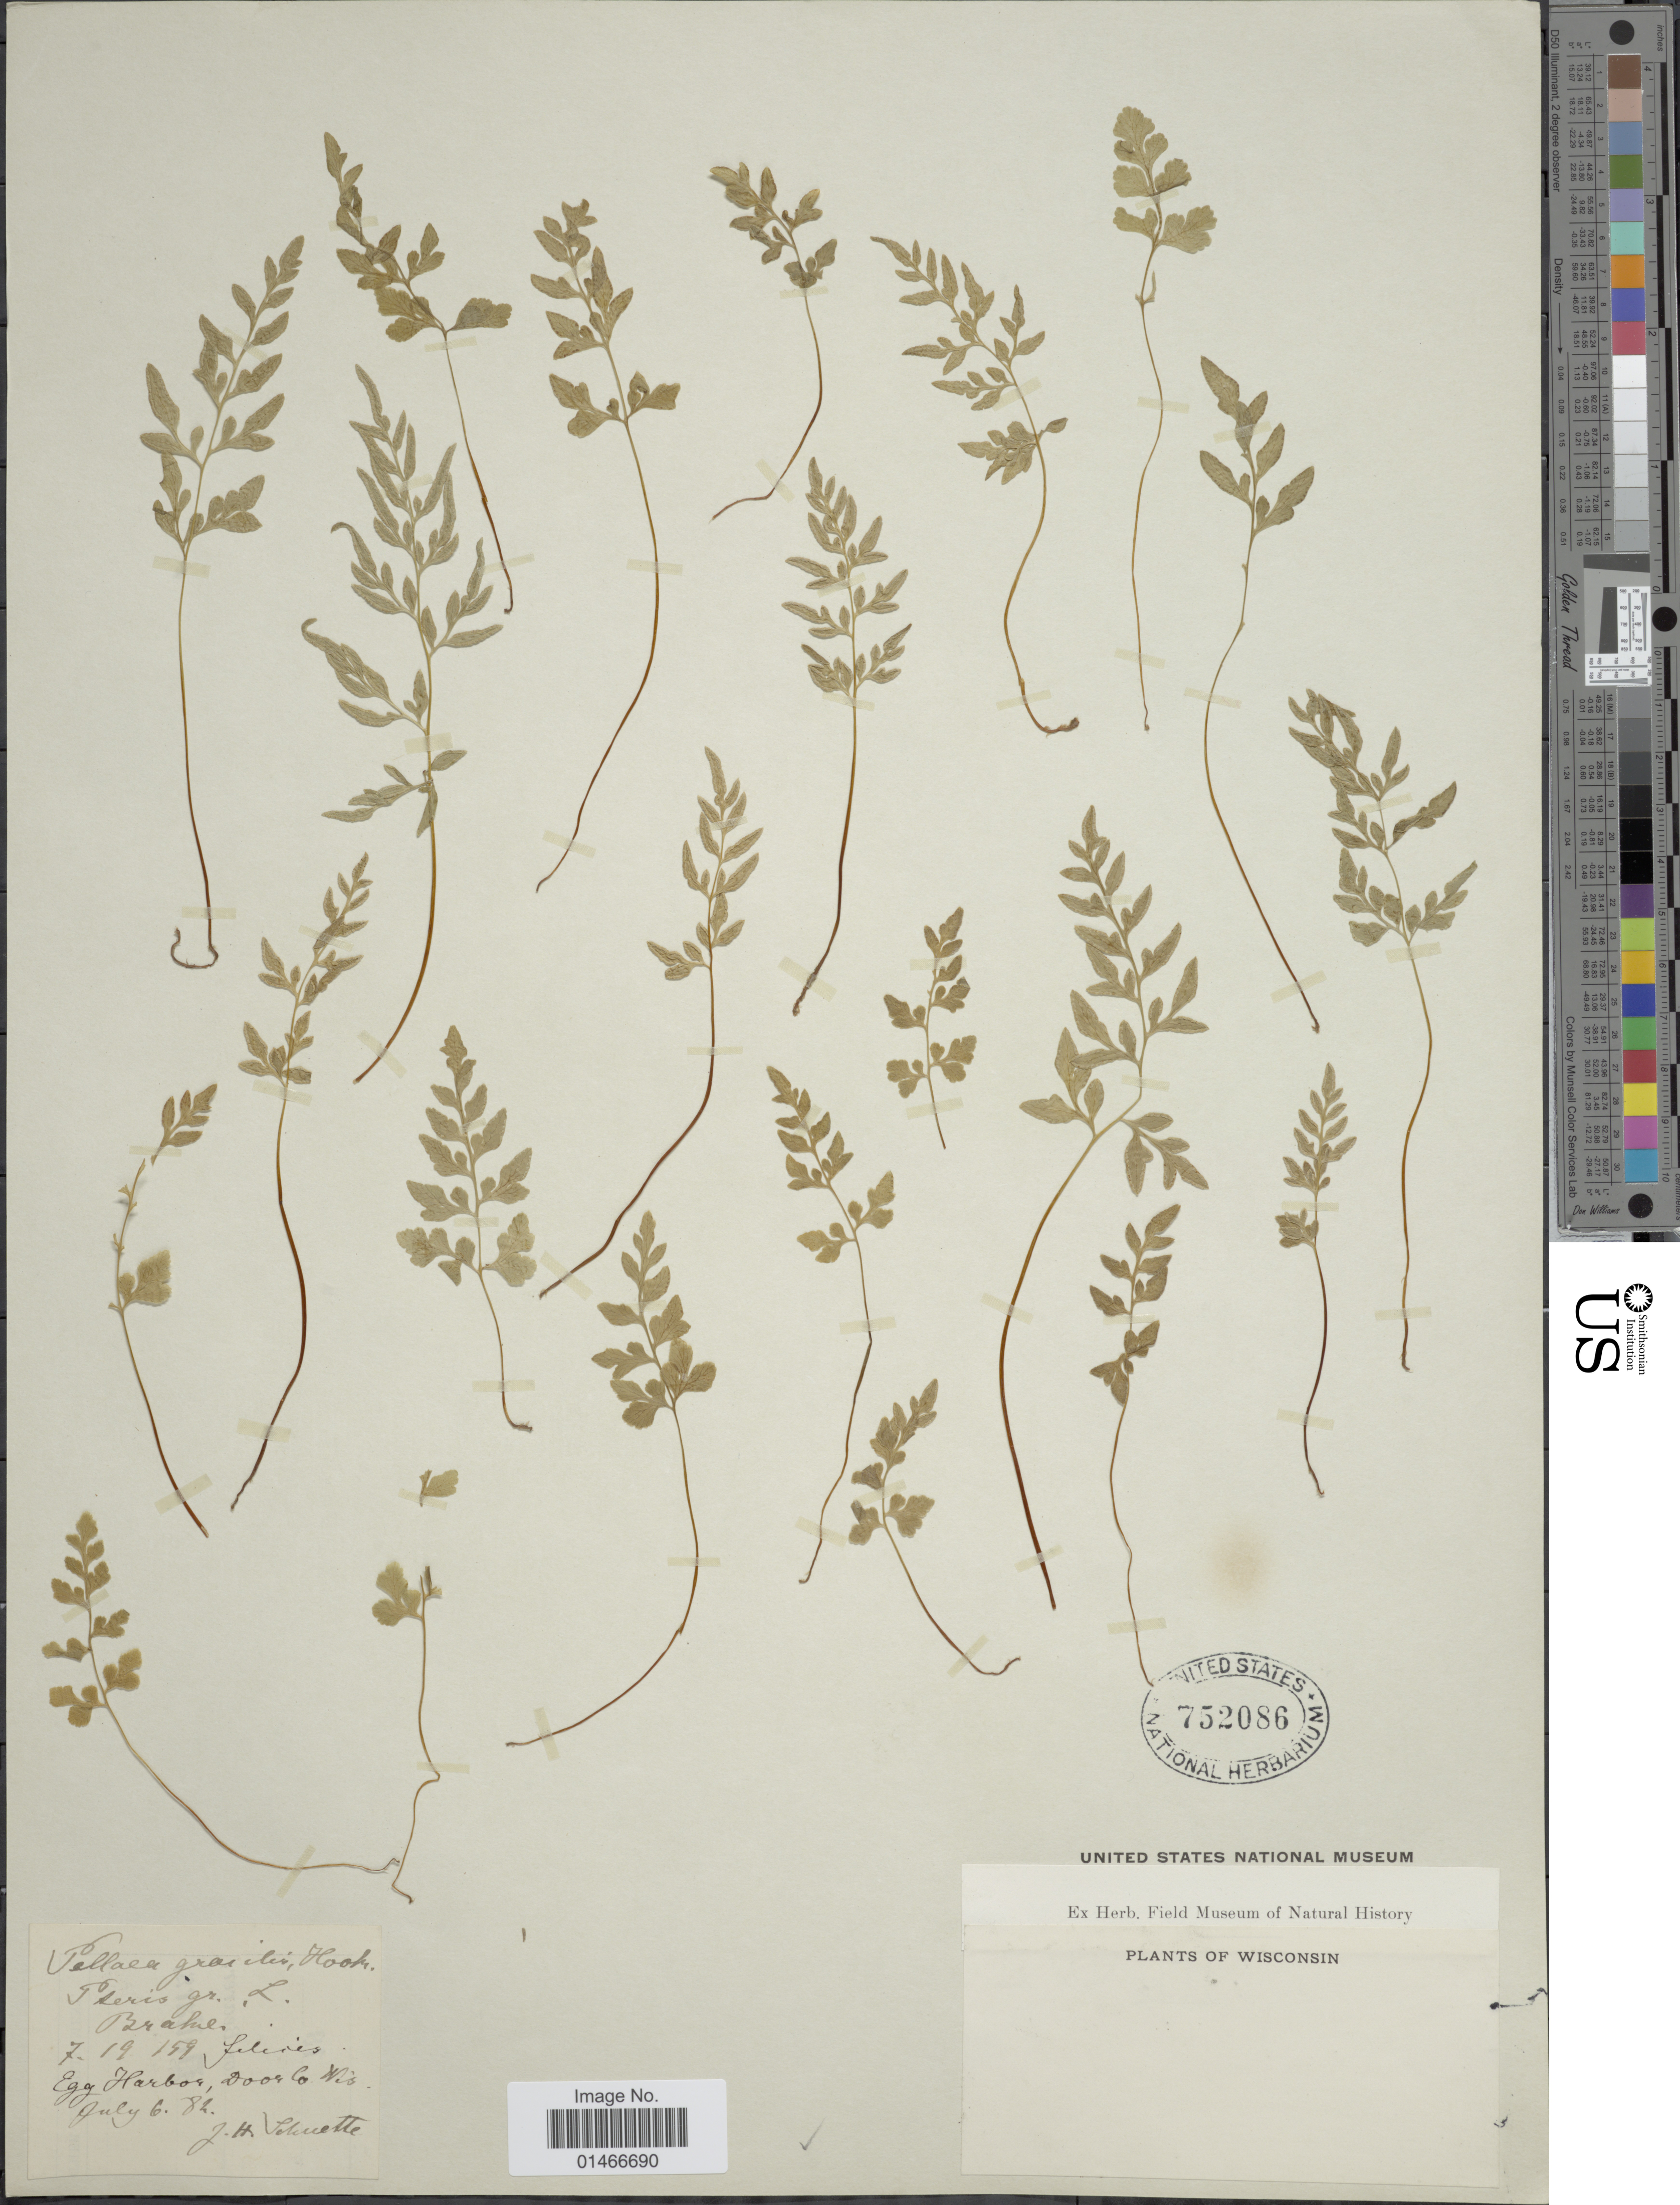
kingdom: Plantae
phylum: Tracheophyta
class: Polypodiopsida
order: Polypodiales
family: Pteridaceae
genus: Cryptogramma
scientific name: Cryptogramma stelleri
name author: (S.G. Gmel.) Prantl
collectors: J. H. Schuette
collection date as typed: Transcribed d/m/y: 6/7/82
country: United States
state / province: Wisconsin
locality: Egg Harbor, Door Co Wis.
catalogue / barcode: US 752086